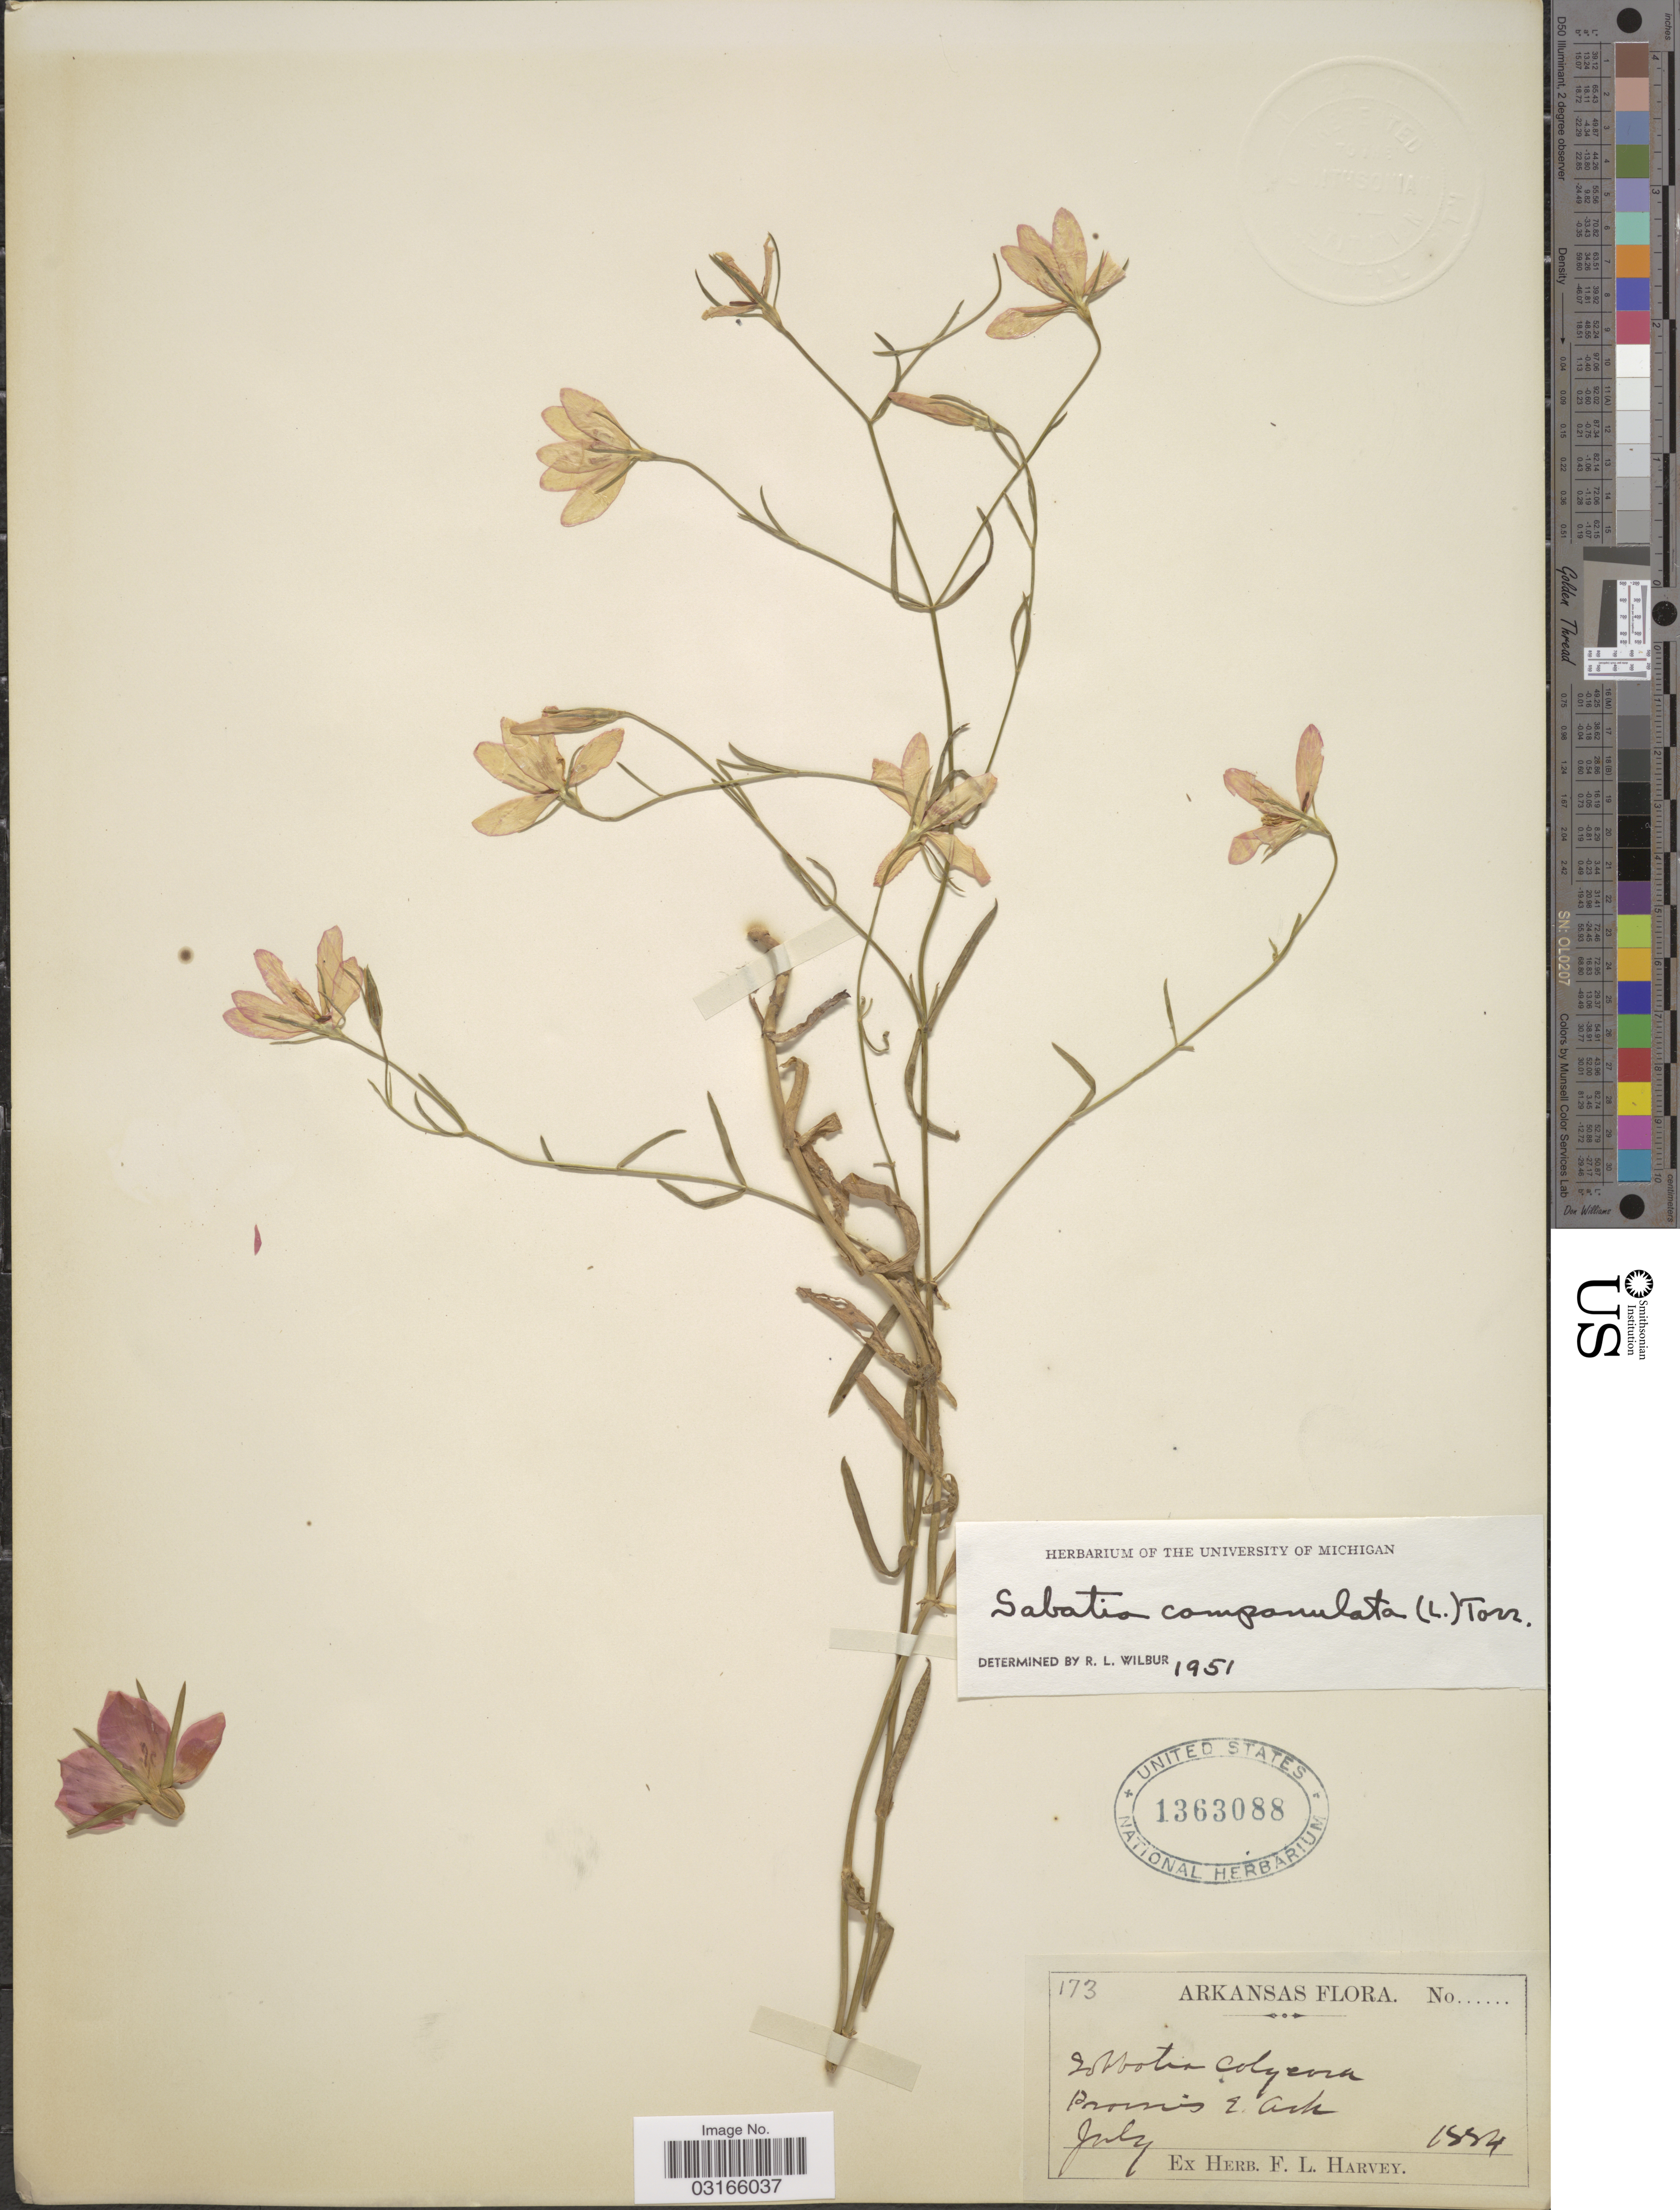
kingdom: Plantae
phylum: Tracheophyta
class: Magnoliopsida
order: Gentianales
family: Gentianaceae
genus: Sabatia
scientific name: Sabatia campanulata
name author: (L.) Torr.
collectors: ex herb. F. L. Harvey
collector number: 173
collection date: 1884-07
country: United States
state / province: Arkansas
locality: Prairies E. Ark.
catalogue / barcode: US 1363088